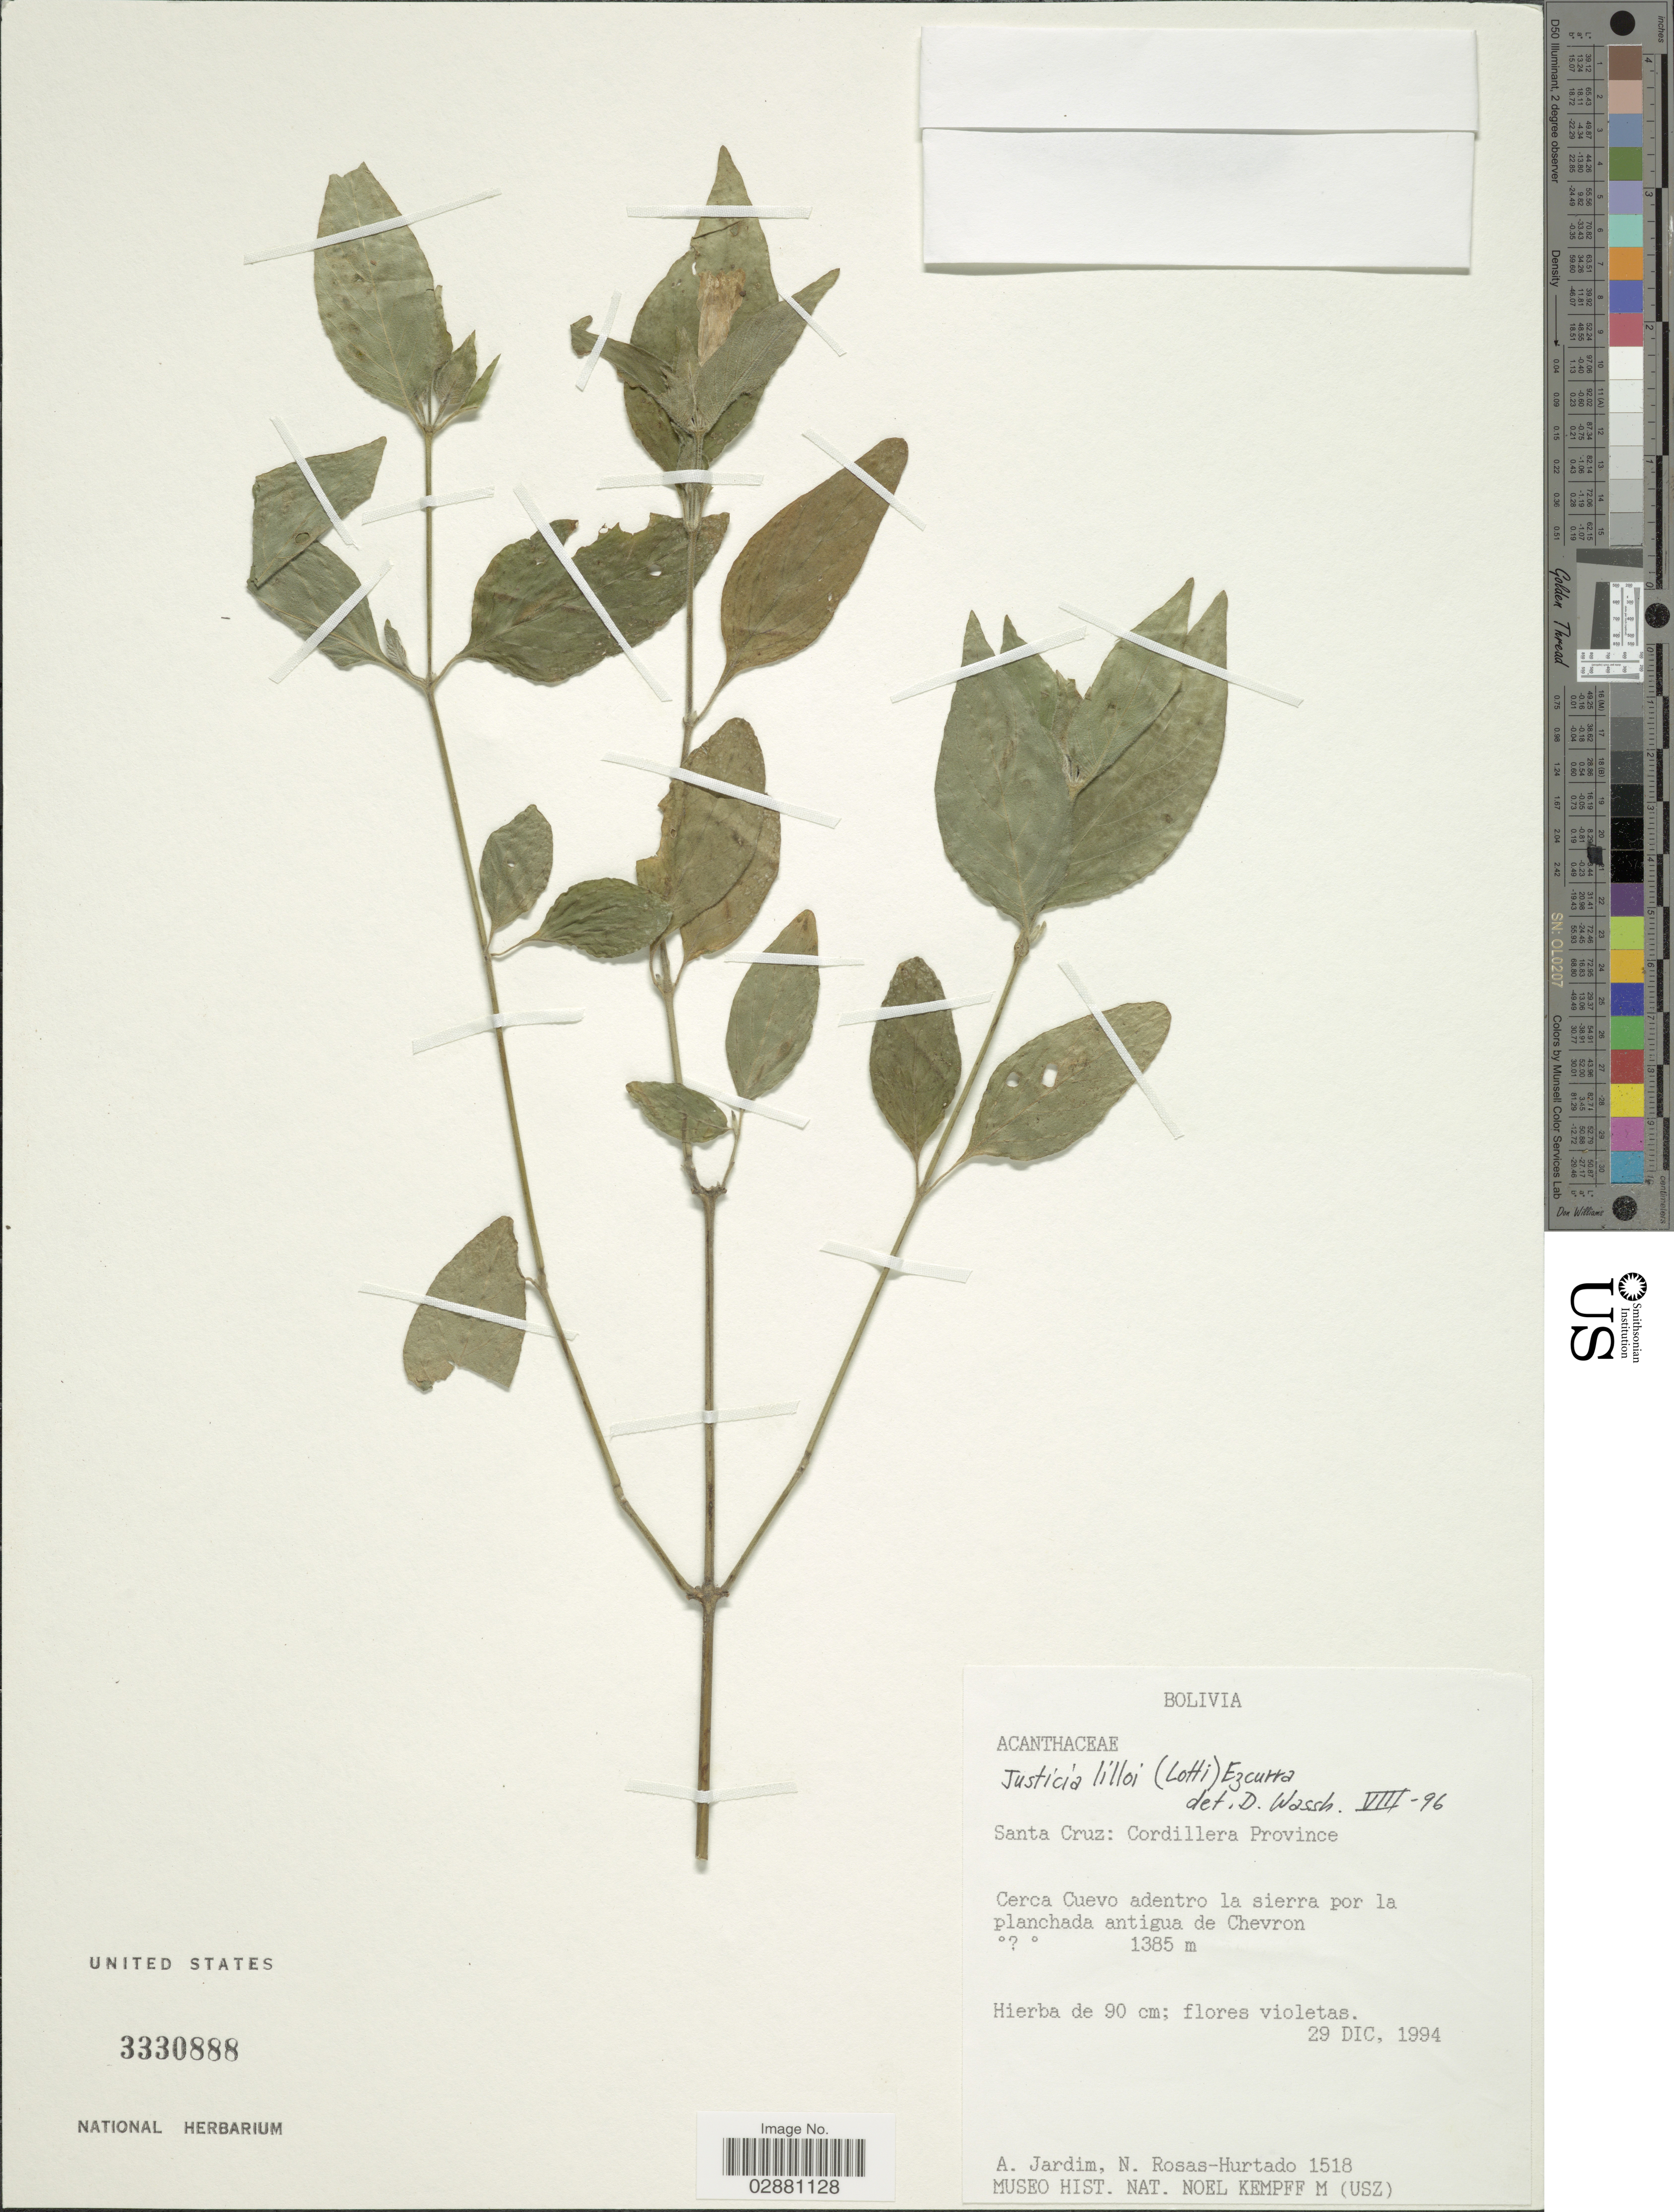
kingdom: Plantae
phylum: Tracheophyta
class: Magnoliopsida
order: Lamiales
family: Acanthaceae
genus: Justicia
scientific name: Justicia thunbergioides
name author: (Lindau) Leonard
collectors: A. Jardim & N. Rosas-Hurtado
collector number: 1518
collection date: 1994-12-29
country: Bolivia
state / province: Santa Cruz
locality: Cordillera Province. Cerca Cuevo adentro la sierra por la planchada antigua de Chevron.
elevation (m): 1385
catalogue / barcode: US 3330888